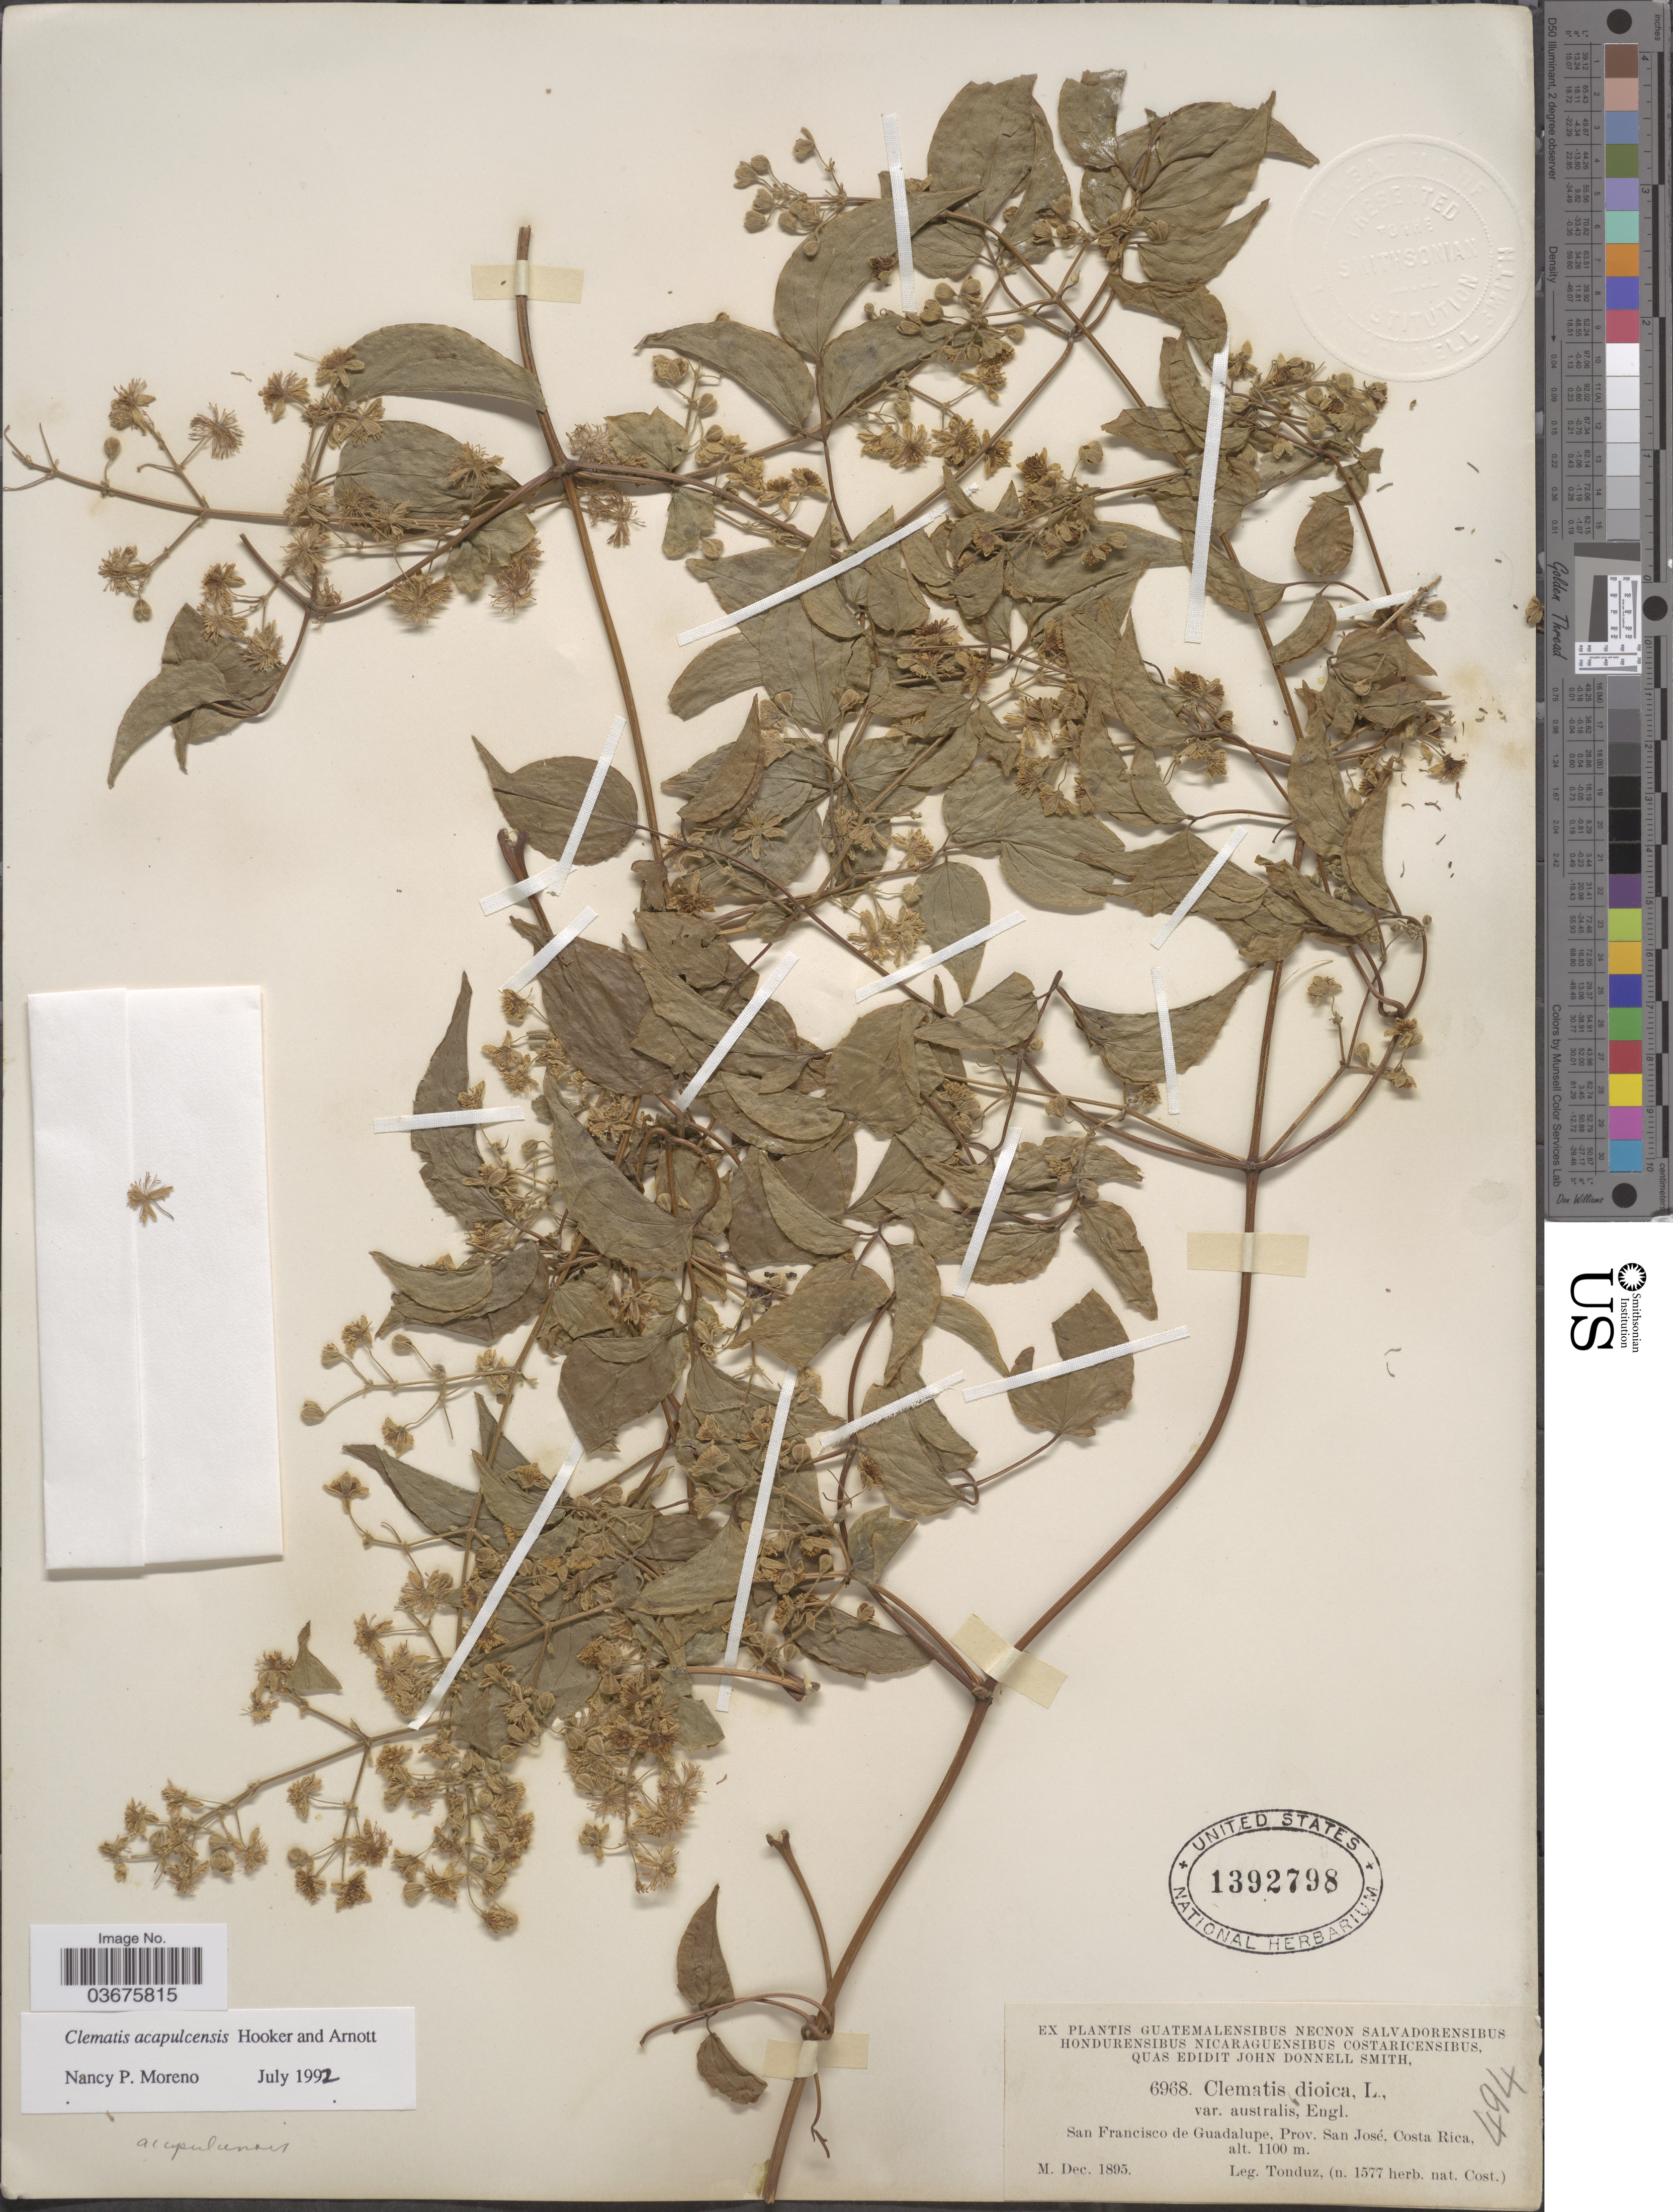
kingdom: Plantae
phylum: Tracheophyta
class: Magnoliopsida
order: Ranunculales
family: Ranunculaceae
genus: Clematis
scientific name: Clematis acapulcensis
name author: Hook. & Arn.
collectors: Tonduz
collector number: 6968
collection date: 1895-12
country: Costa Rica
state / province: San José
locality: San Francisco de Guadalupe.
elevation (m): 1100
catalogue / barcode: US 1392798